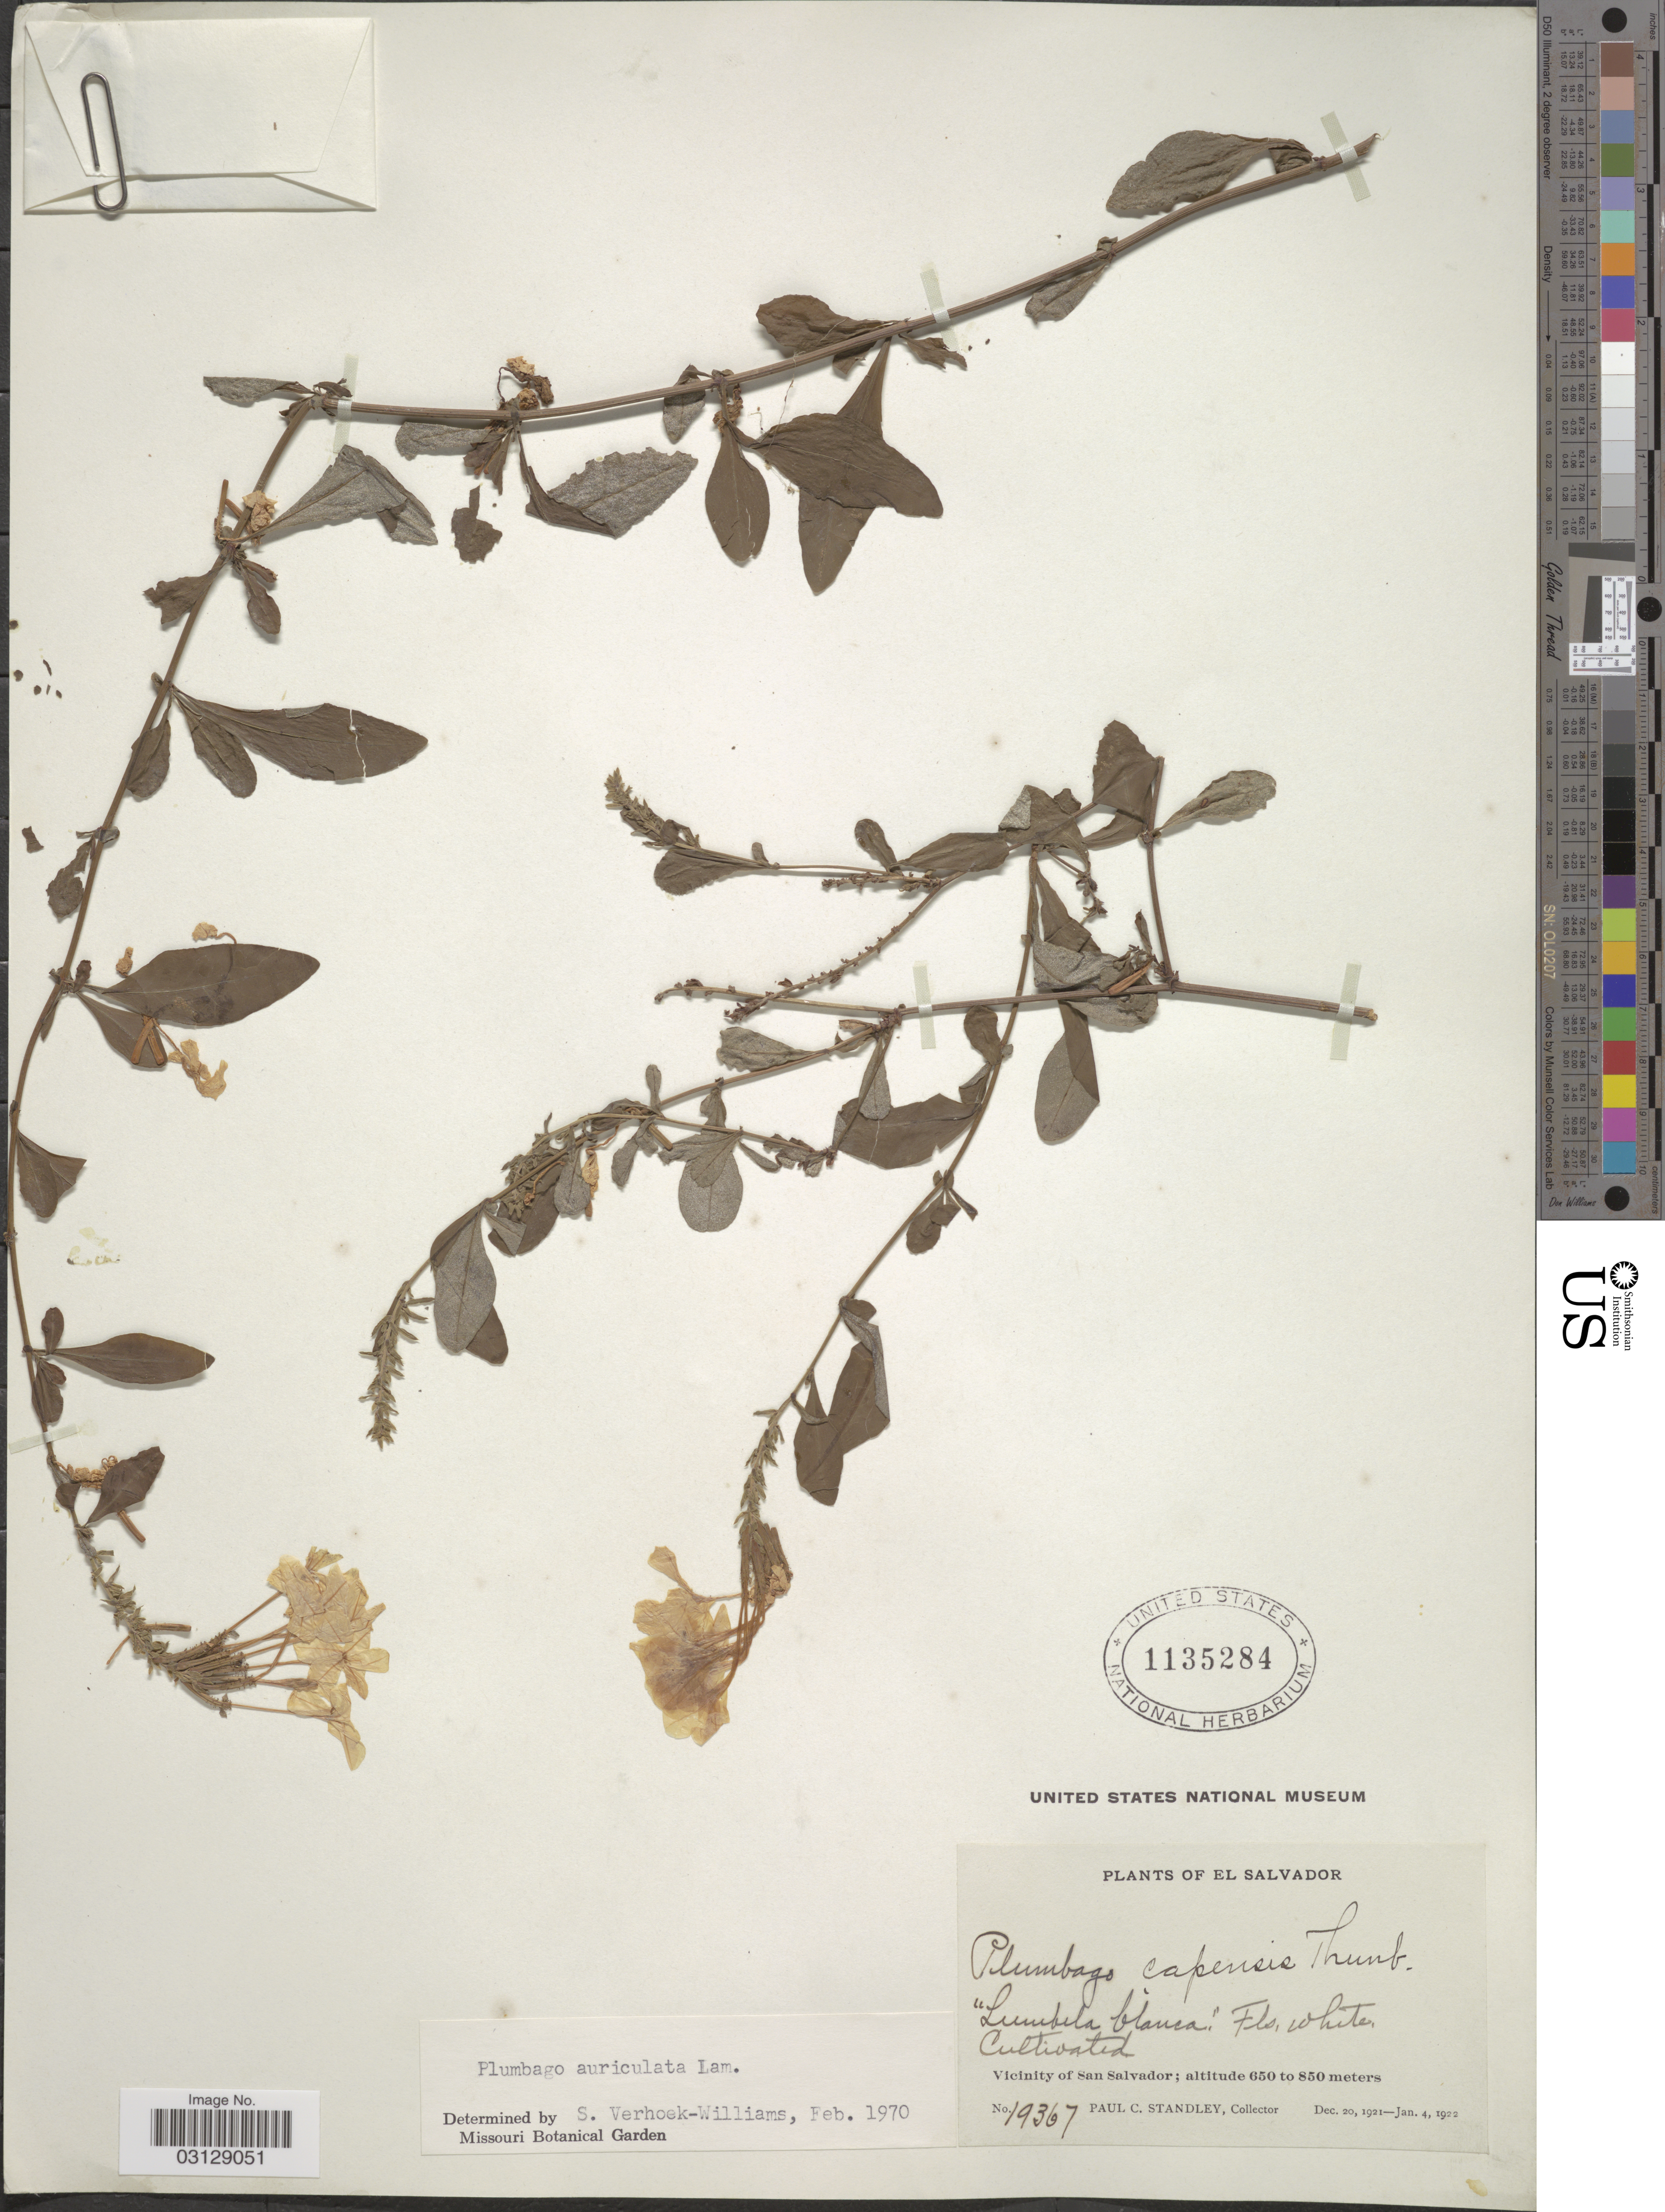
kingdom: Plantae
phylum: Tracheophyta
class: Magnoliopsida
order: Caryophyllales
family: Plumbaginaceae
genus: Plumbago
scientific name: Plumbago auriculata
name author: Lam.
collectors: P. C. Standley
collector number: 19367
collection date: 1921-12-20/1922-01-04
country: El Salvador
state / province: San Salvador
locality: Vicinity of San Salvador.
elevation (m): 650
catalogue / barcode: US 1135284